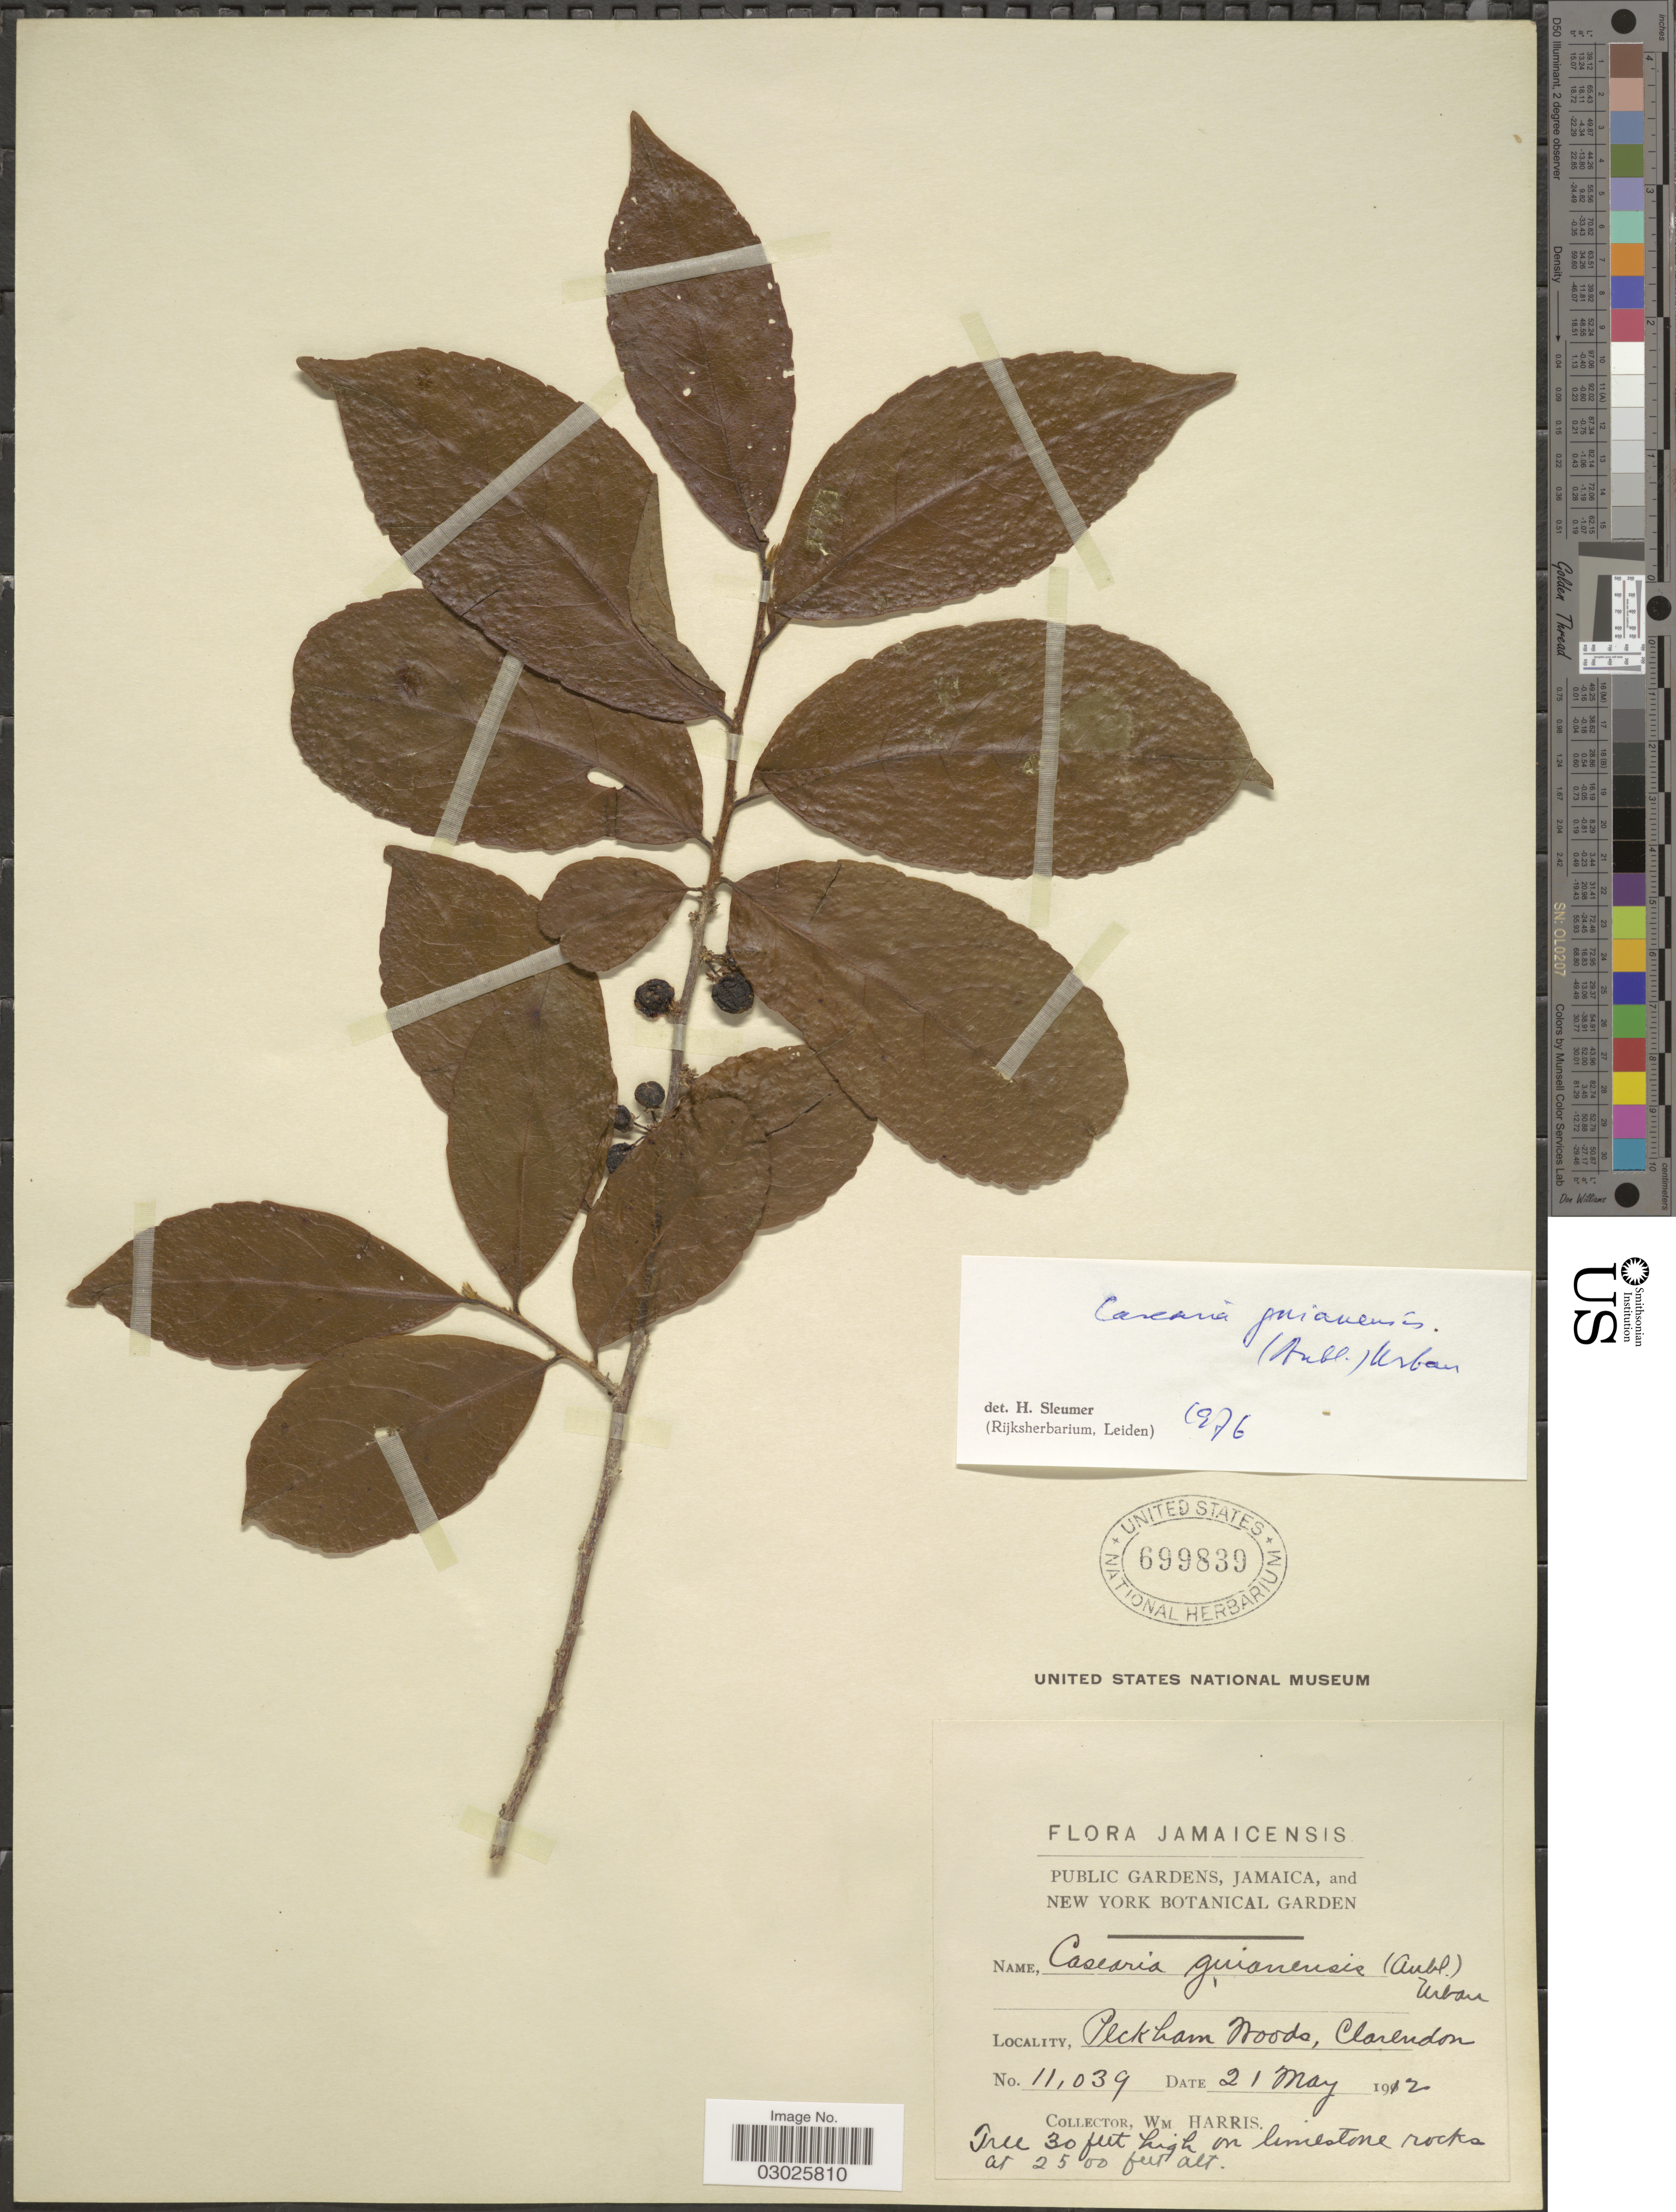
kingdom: Plantae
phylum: Tracheophyta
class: Magnoliopsida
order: Malpighiales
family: Salicaceae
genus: Casearia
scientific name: Casearia guianensis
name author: (Aubl.) Urb.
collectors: W. H. Harris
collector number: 11039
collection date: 1912-05-21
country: Jamaica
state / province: Clarendon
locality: Peckham Woods.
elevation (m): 762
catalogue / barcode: US 699839